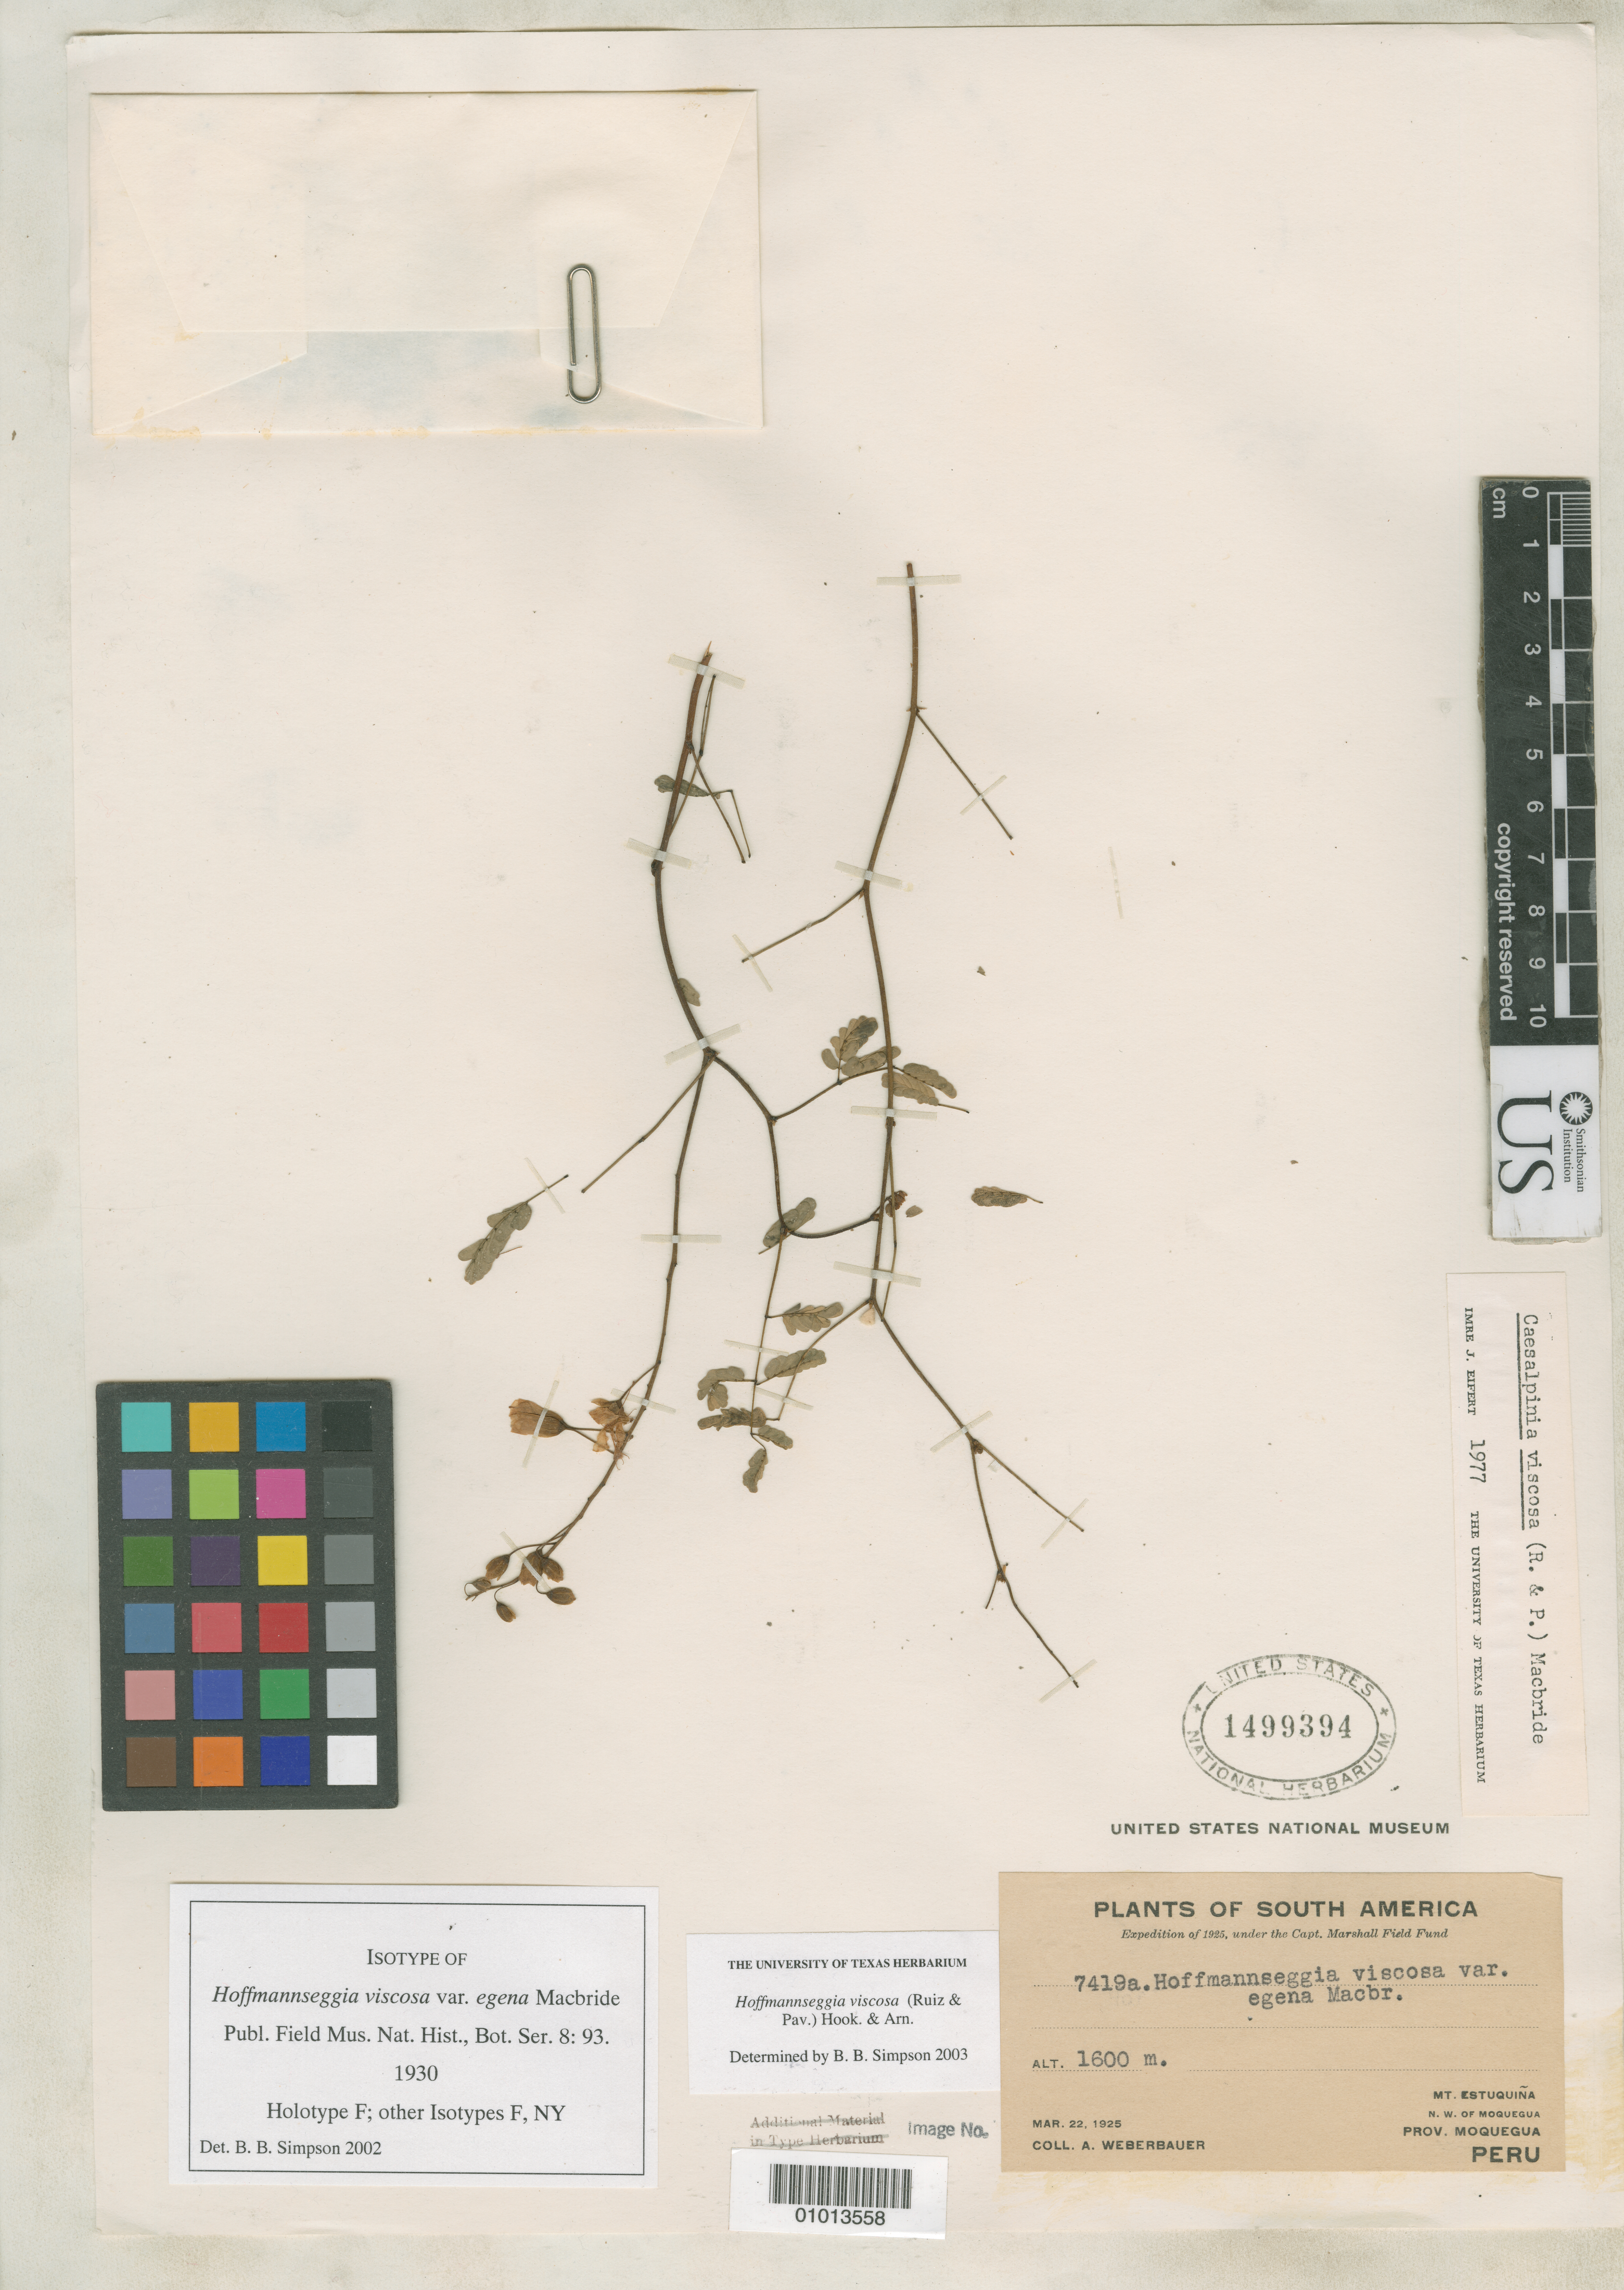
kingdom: Plantae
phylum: Tracheophyta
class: Magnoliopsida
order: Fabales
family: Fabaceae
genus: Hoffmannseggia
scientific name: Hoffmannseggia viscosa var. egena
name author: J.F. Macbr.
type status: Isotype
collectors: A. Weberbauer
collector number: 7419a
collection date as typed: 22 Mar 1925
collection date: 1925-03-22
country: Peru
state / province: Moquegua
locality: Mt. Estuquina, NW of Moquegua.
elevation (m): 1600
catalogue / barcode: US 1499394